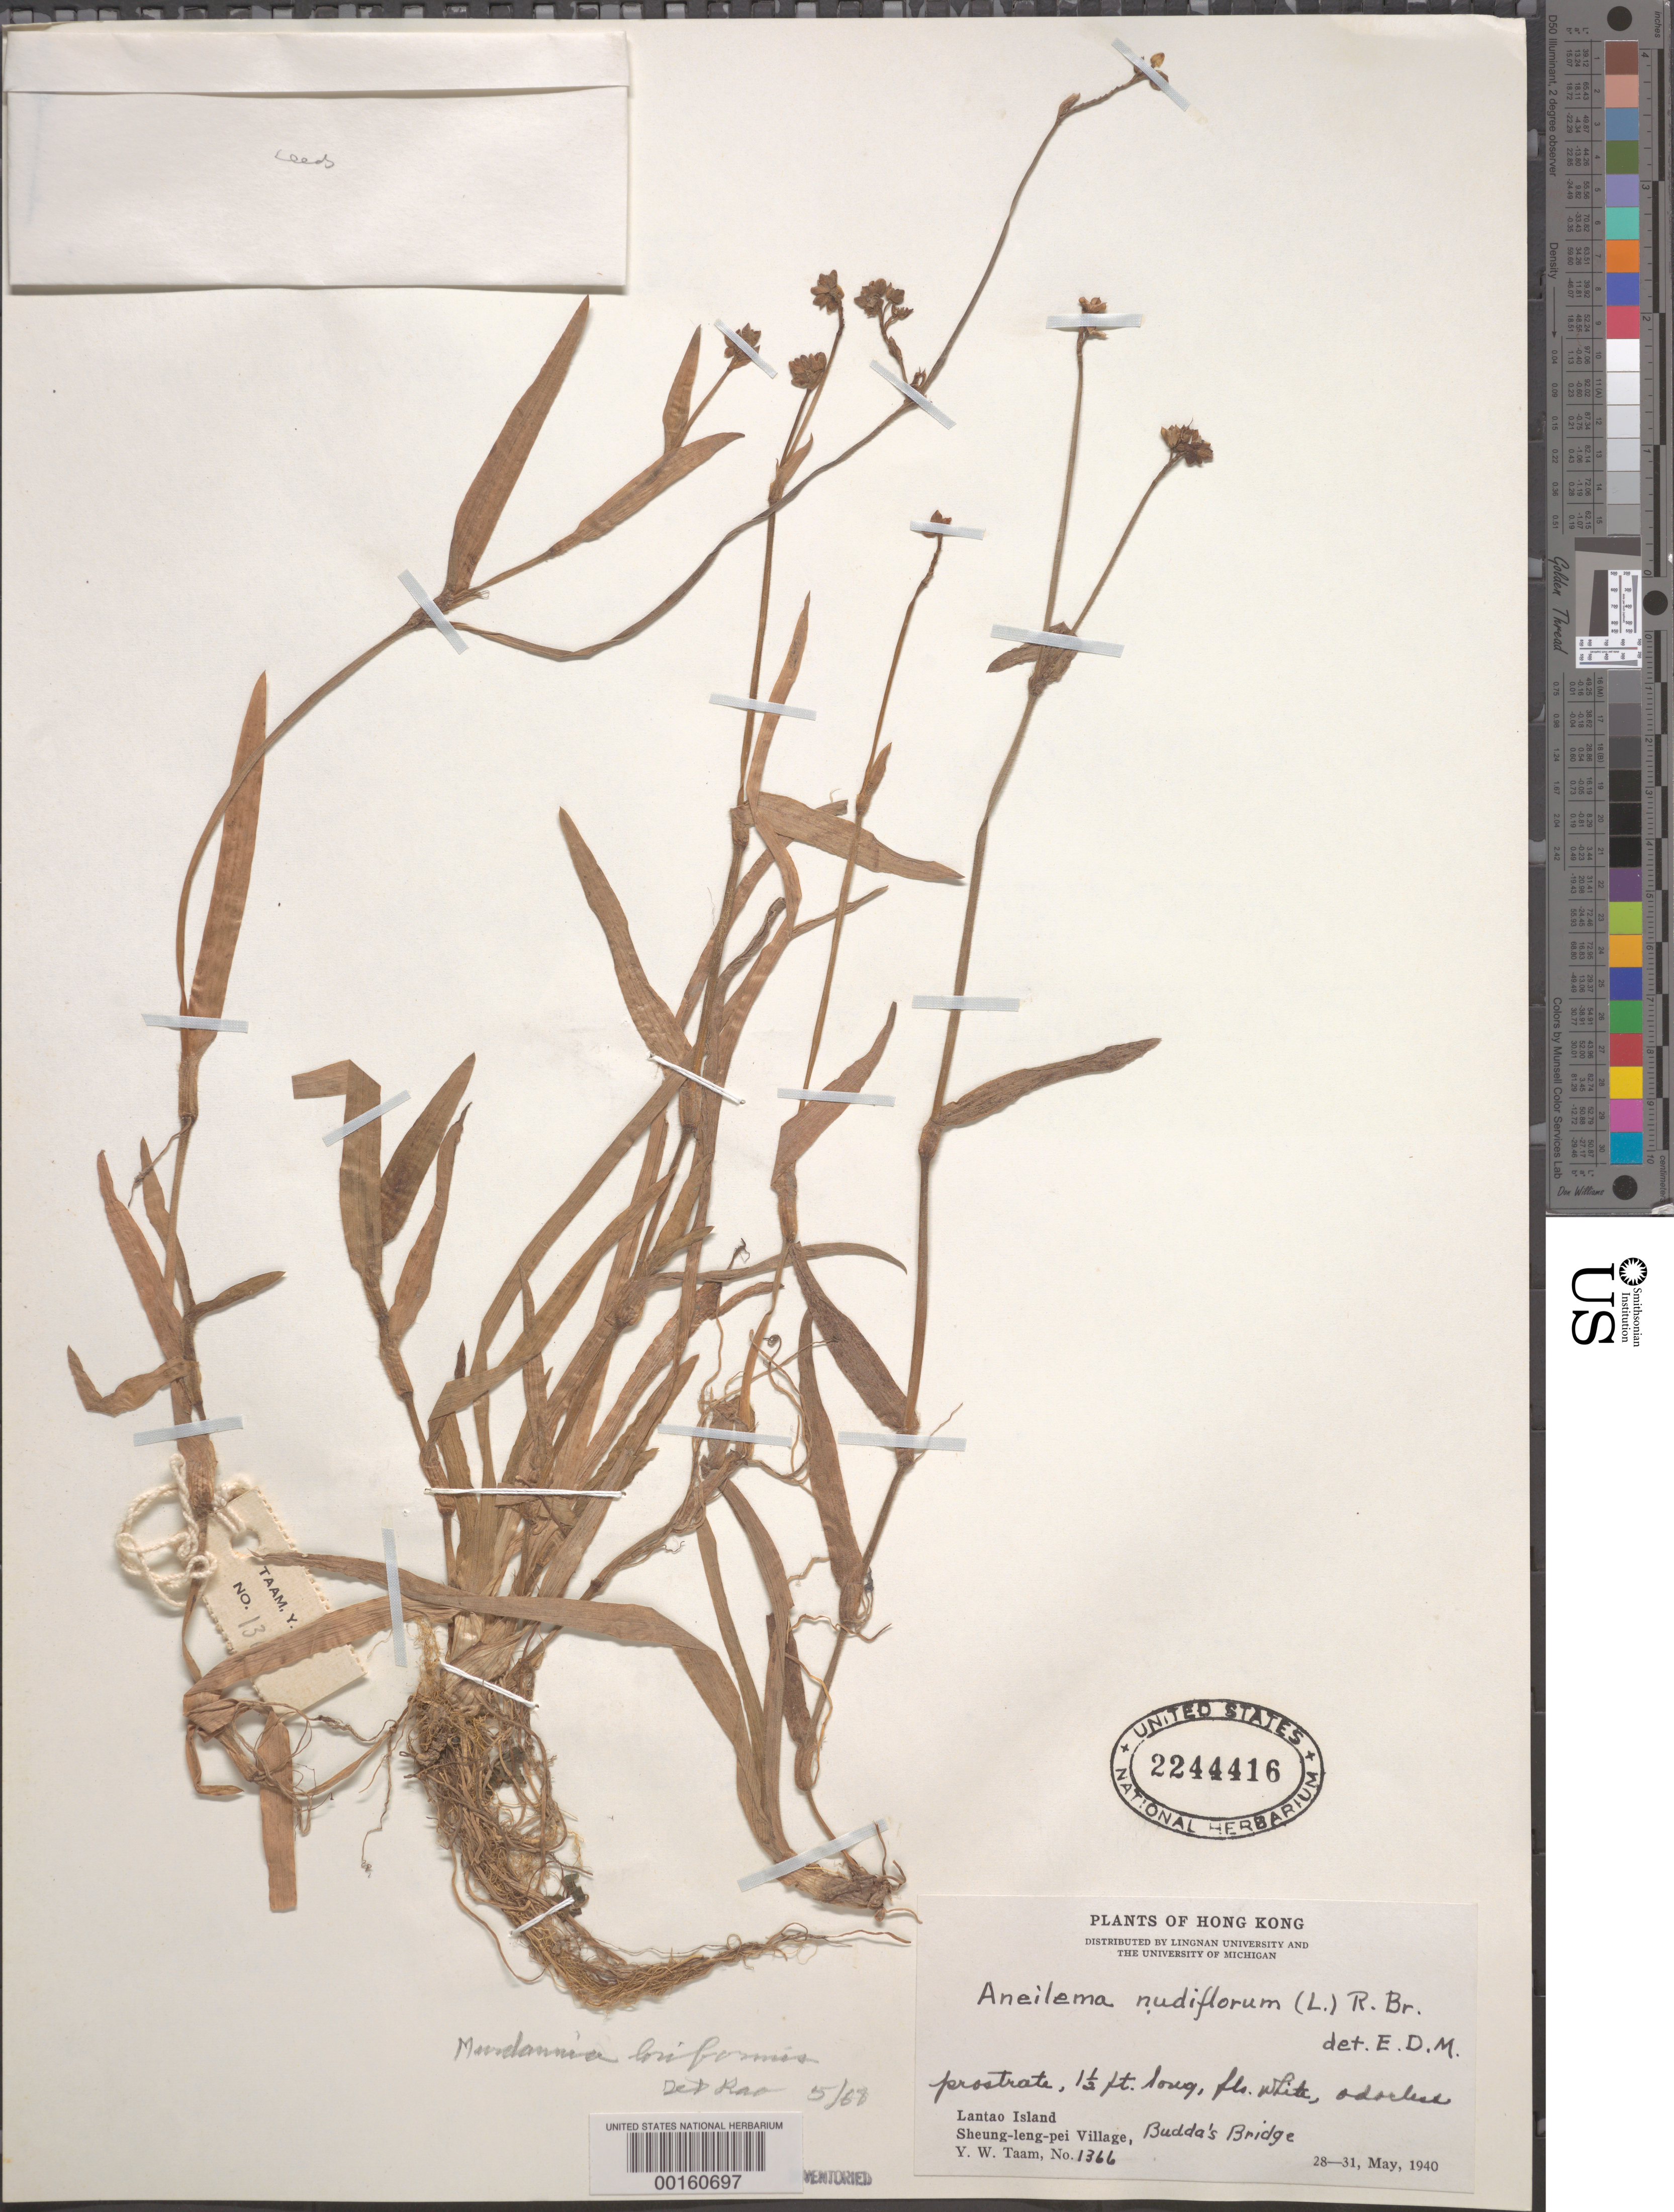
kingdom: Plantae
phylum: Tracheophyta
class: Liliopsida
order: Commelinales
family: Commelinaceae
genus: Murdannia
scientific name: Murdannia loriformis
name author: (Hassk.) R.S. Rao & Kammathy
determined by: Rao, R. S.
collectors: Y. W. Taam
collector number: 1366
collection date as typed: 28 May 1940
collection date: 1940-05-28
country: China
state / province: Hong Kong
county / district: New Territories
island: Lan Tao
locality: Sheung-leng-pei village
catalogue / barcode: US 2244416